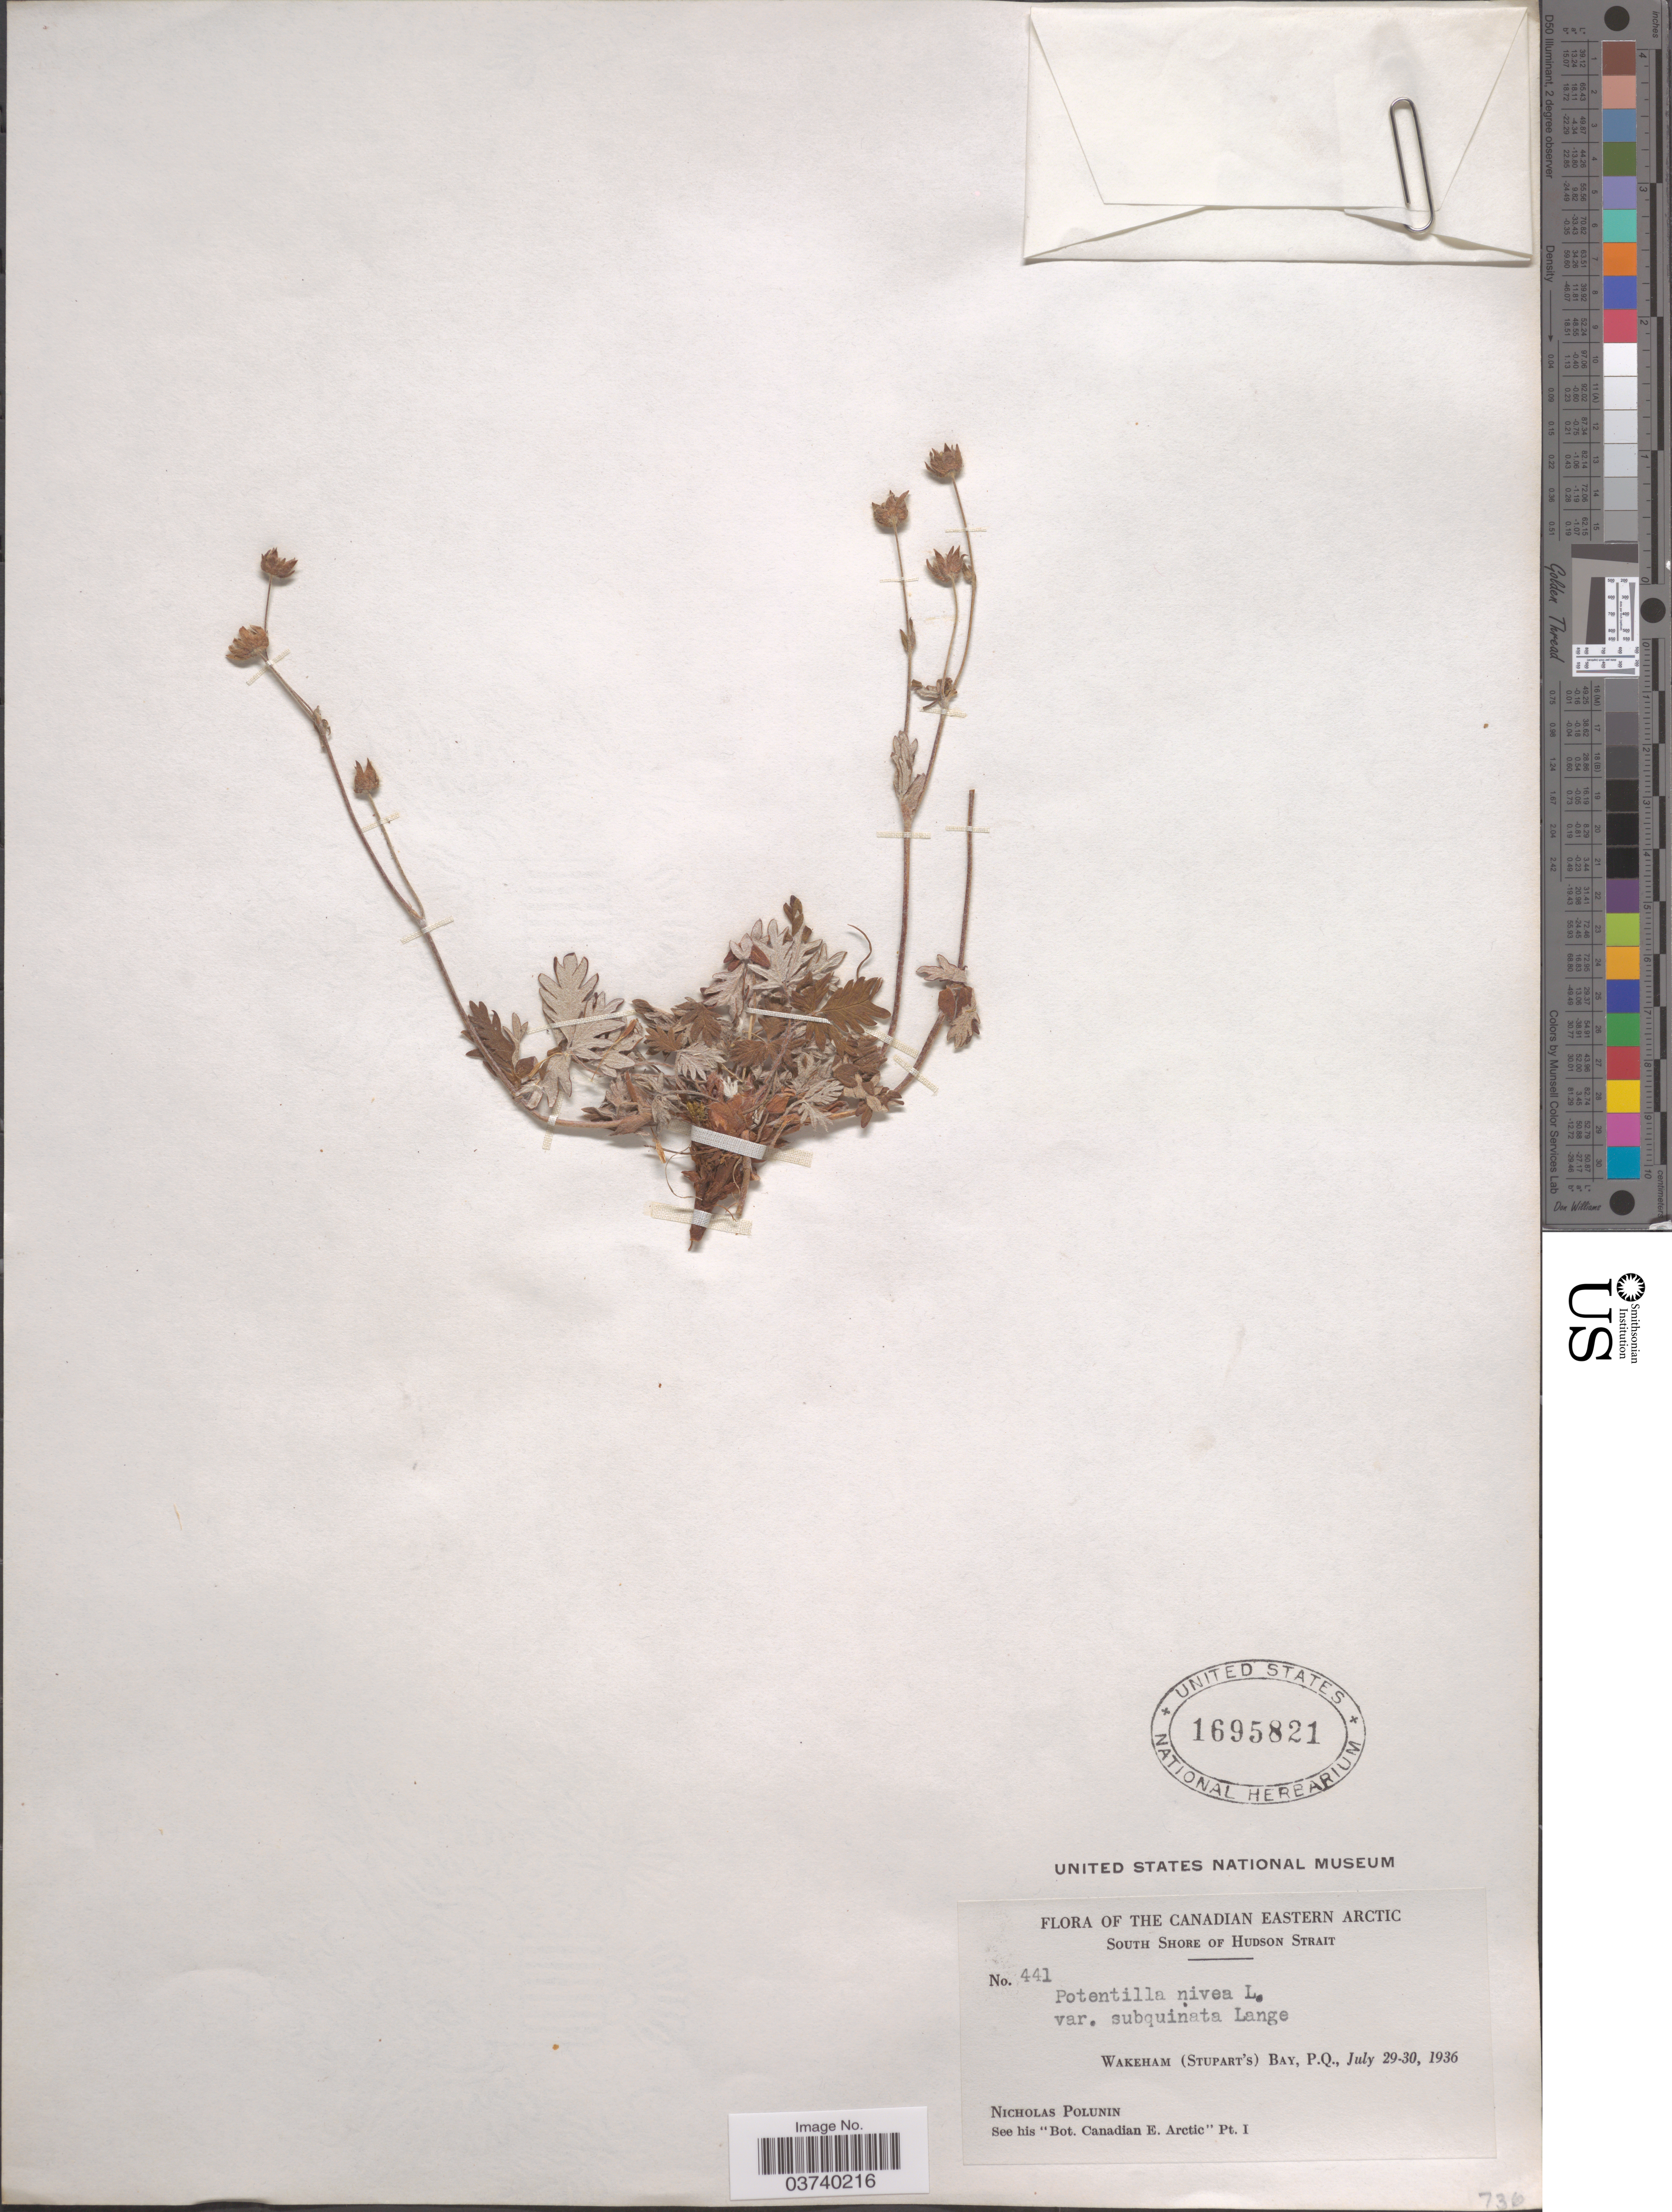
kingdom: Plantae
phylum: Tracheophyta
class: Magnoliopsida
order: Rosales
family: Rosaceae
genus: Potentilla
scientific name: Potentilla nivea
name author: L.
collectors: N. V. Polunin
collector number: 441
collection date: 1936-07-29/1936-07-30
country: Canada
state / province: Quebec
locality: The Canadian Eastern Arctic. South Shore of Hudson Strait. Wakeham (Stupart's) Bay, P. Q.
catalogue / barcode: US 1695821